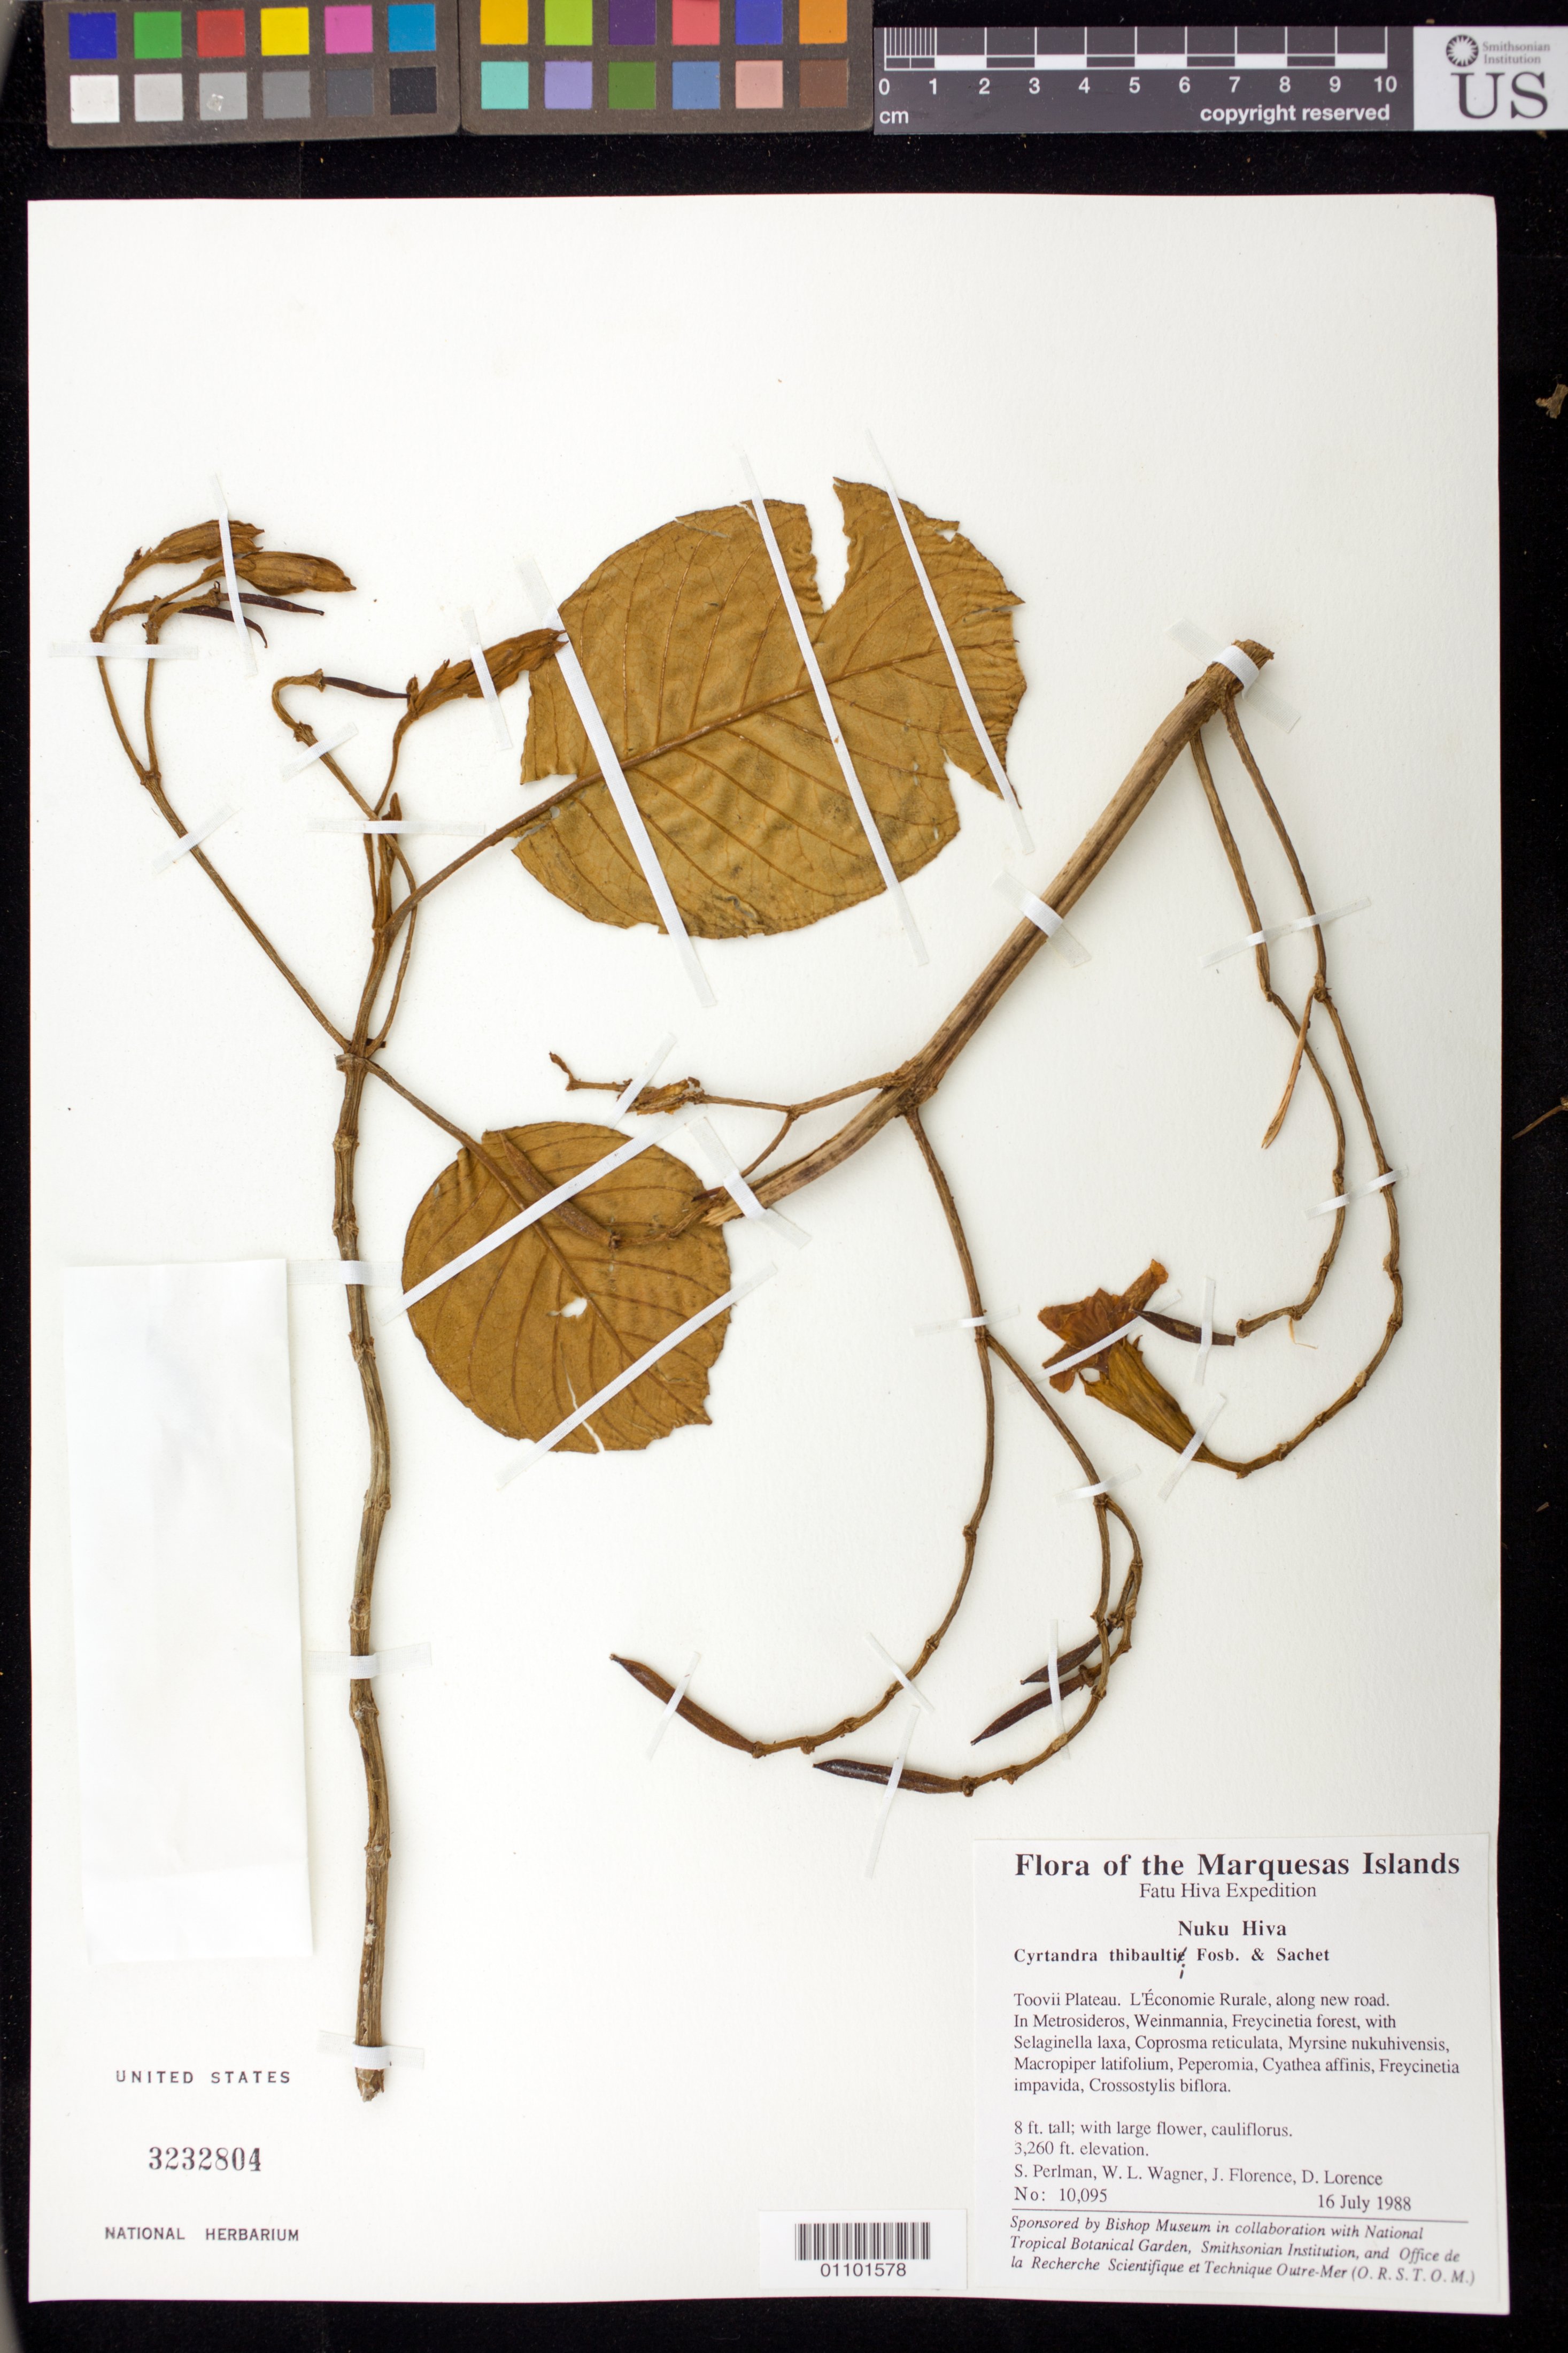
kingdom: Plantae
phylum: Tracheophyta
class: Magnoliopsida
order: Lamiales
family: Gesneriaceae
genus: Cyrtandra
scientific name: Cyrtandra thibaultii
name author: Fosberg & Sachet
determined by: Wagner, W. L., (BOT), Smithsonian Institution - National Museum of Natural History (UNITED STATES)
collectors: S. P. Perlman, W. L. Wagner, D. Lorence & J. Florence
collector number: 10095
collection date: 1988-07-16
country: French Polynesia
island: Nuku Hiva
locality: Toovii Plateau, l'Economie Rurale, along new road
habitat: In Metrosideros, Weinmannia, Freycinetia forest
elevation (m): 994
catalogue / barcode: US 3232804